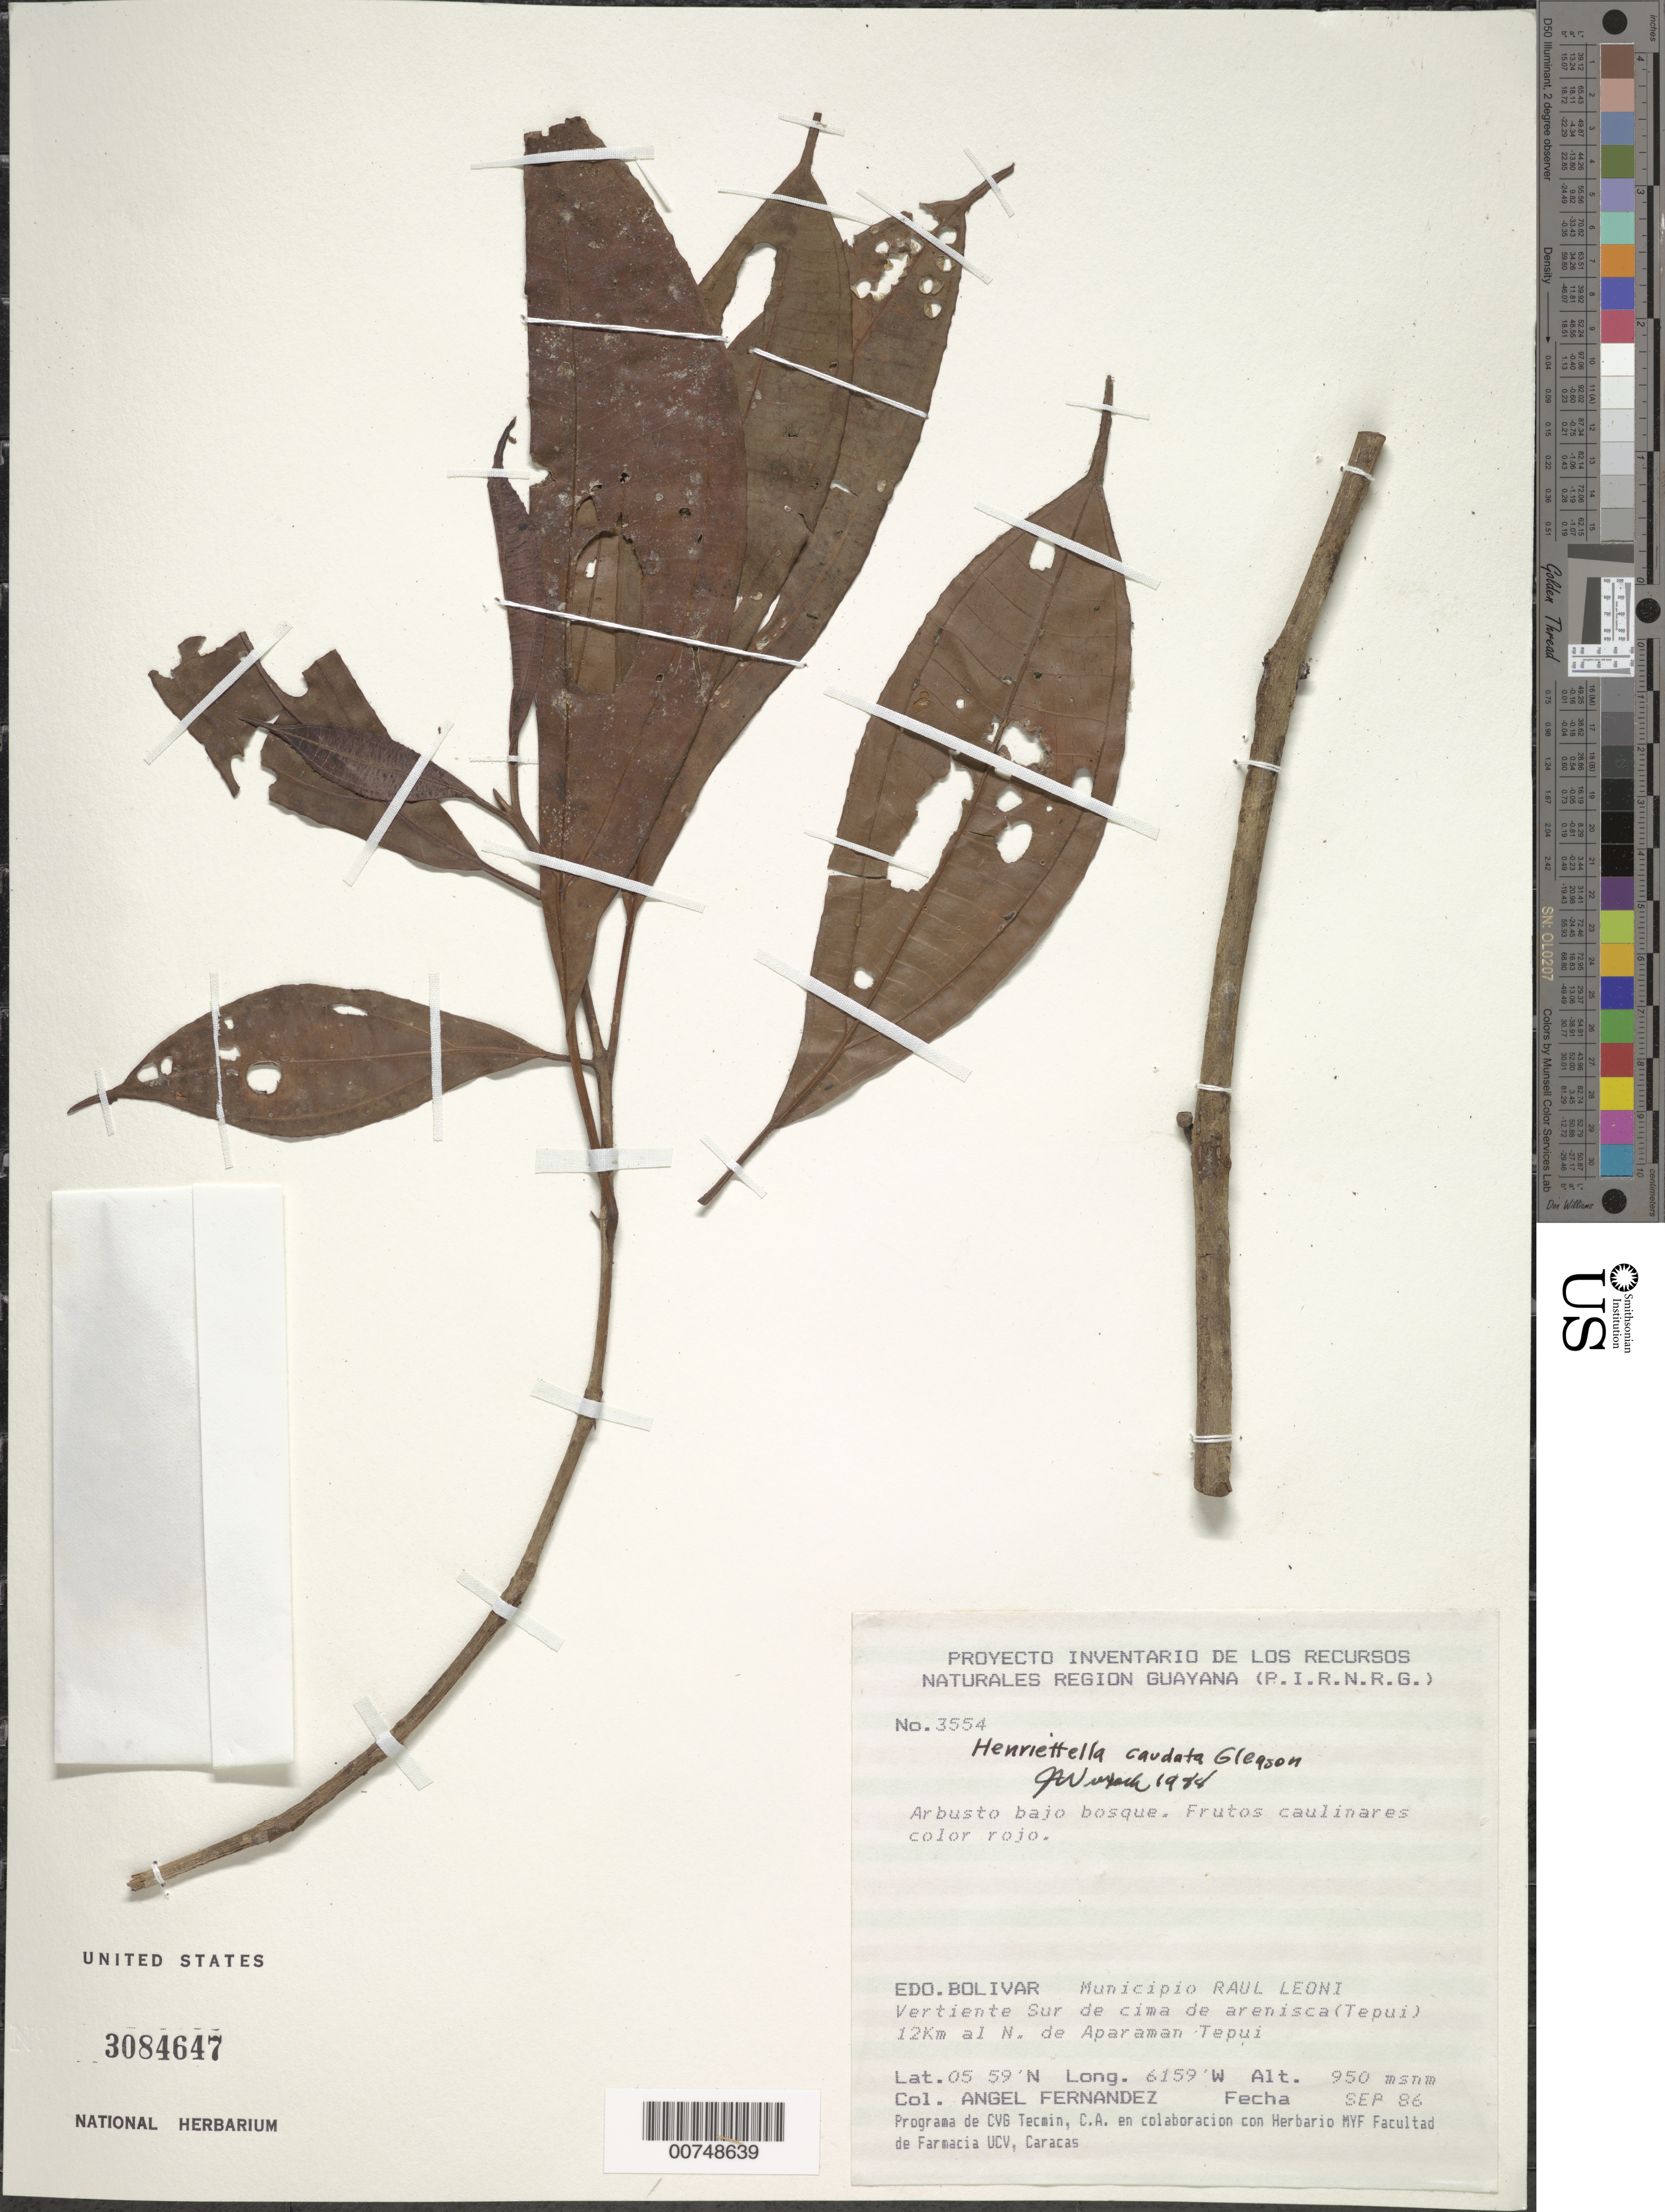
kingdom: Plantae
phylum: Tracheophyta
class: Magnoliopsida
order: Myrtales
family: Melastomataceae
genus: Henriettea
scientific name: Henriettea caudata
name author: (Gleason) Penneys et al.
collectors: A. Fernández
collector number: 3554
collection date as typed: Sep-86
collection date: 1986-09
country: Venezuela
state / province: Bolívar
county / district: Angostura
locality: Mun. Raúl Leoni [=Angostura], vertiente S de cima de arenisca (tepuí), 12 km al N de Aparaman tepuí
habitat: Understory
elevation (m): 950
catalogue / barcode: US 3084647